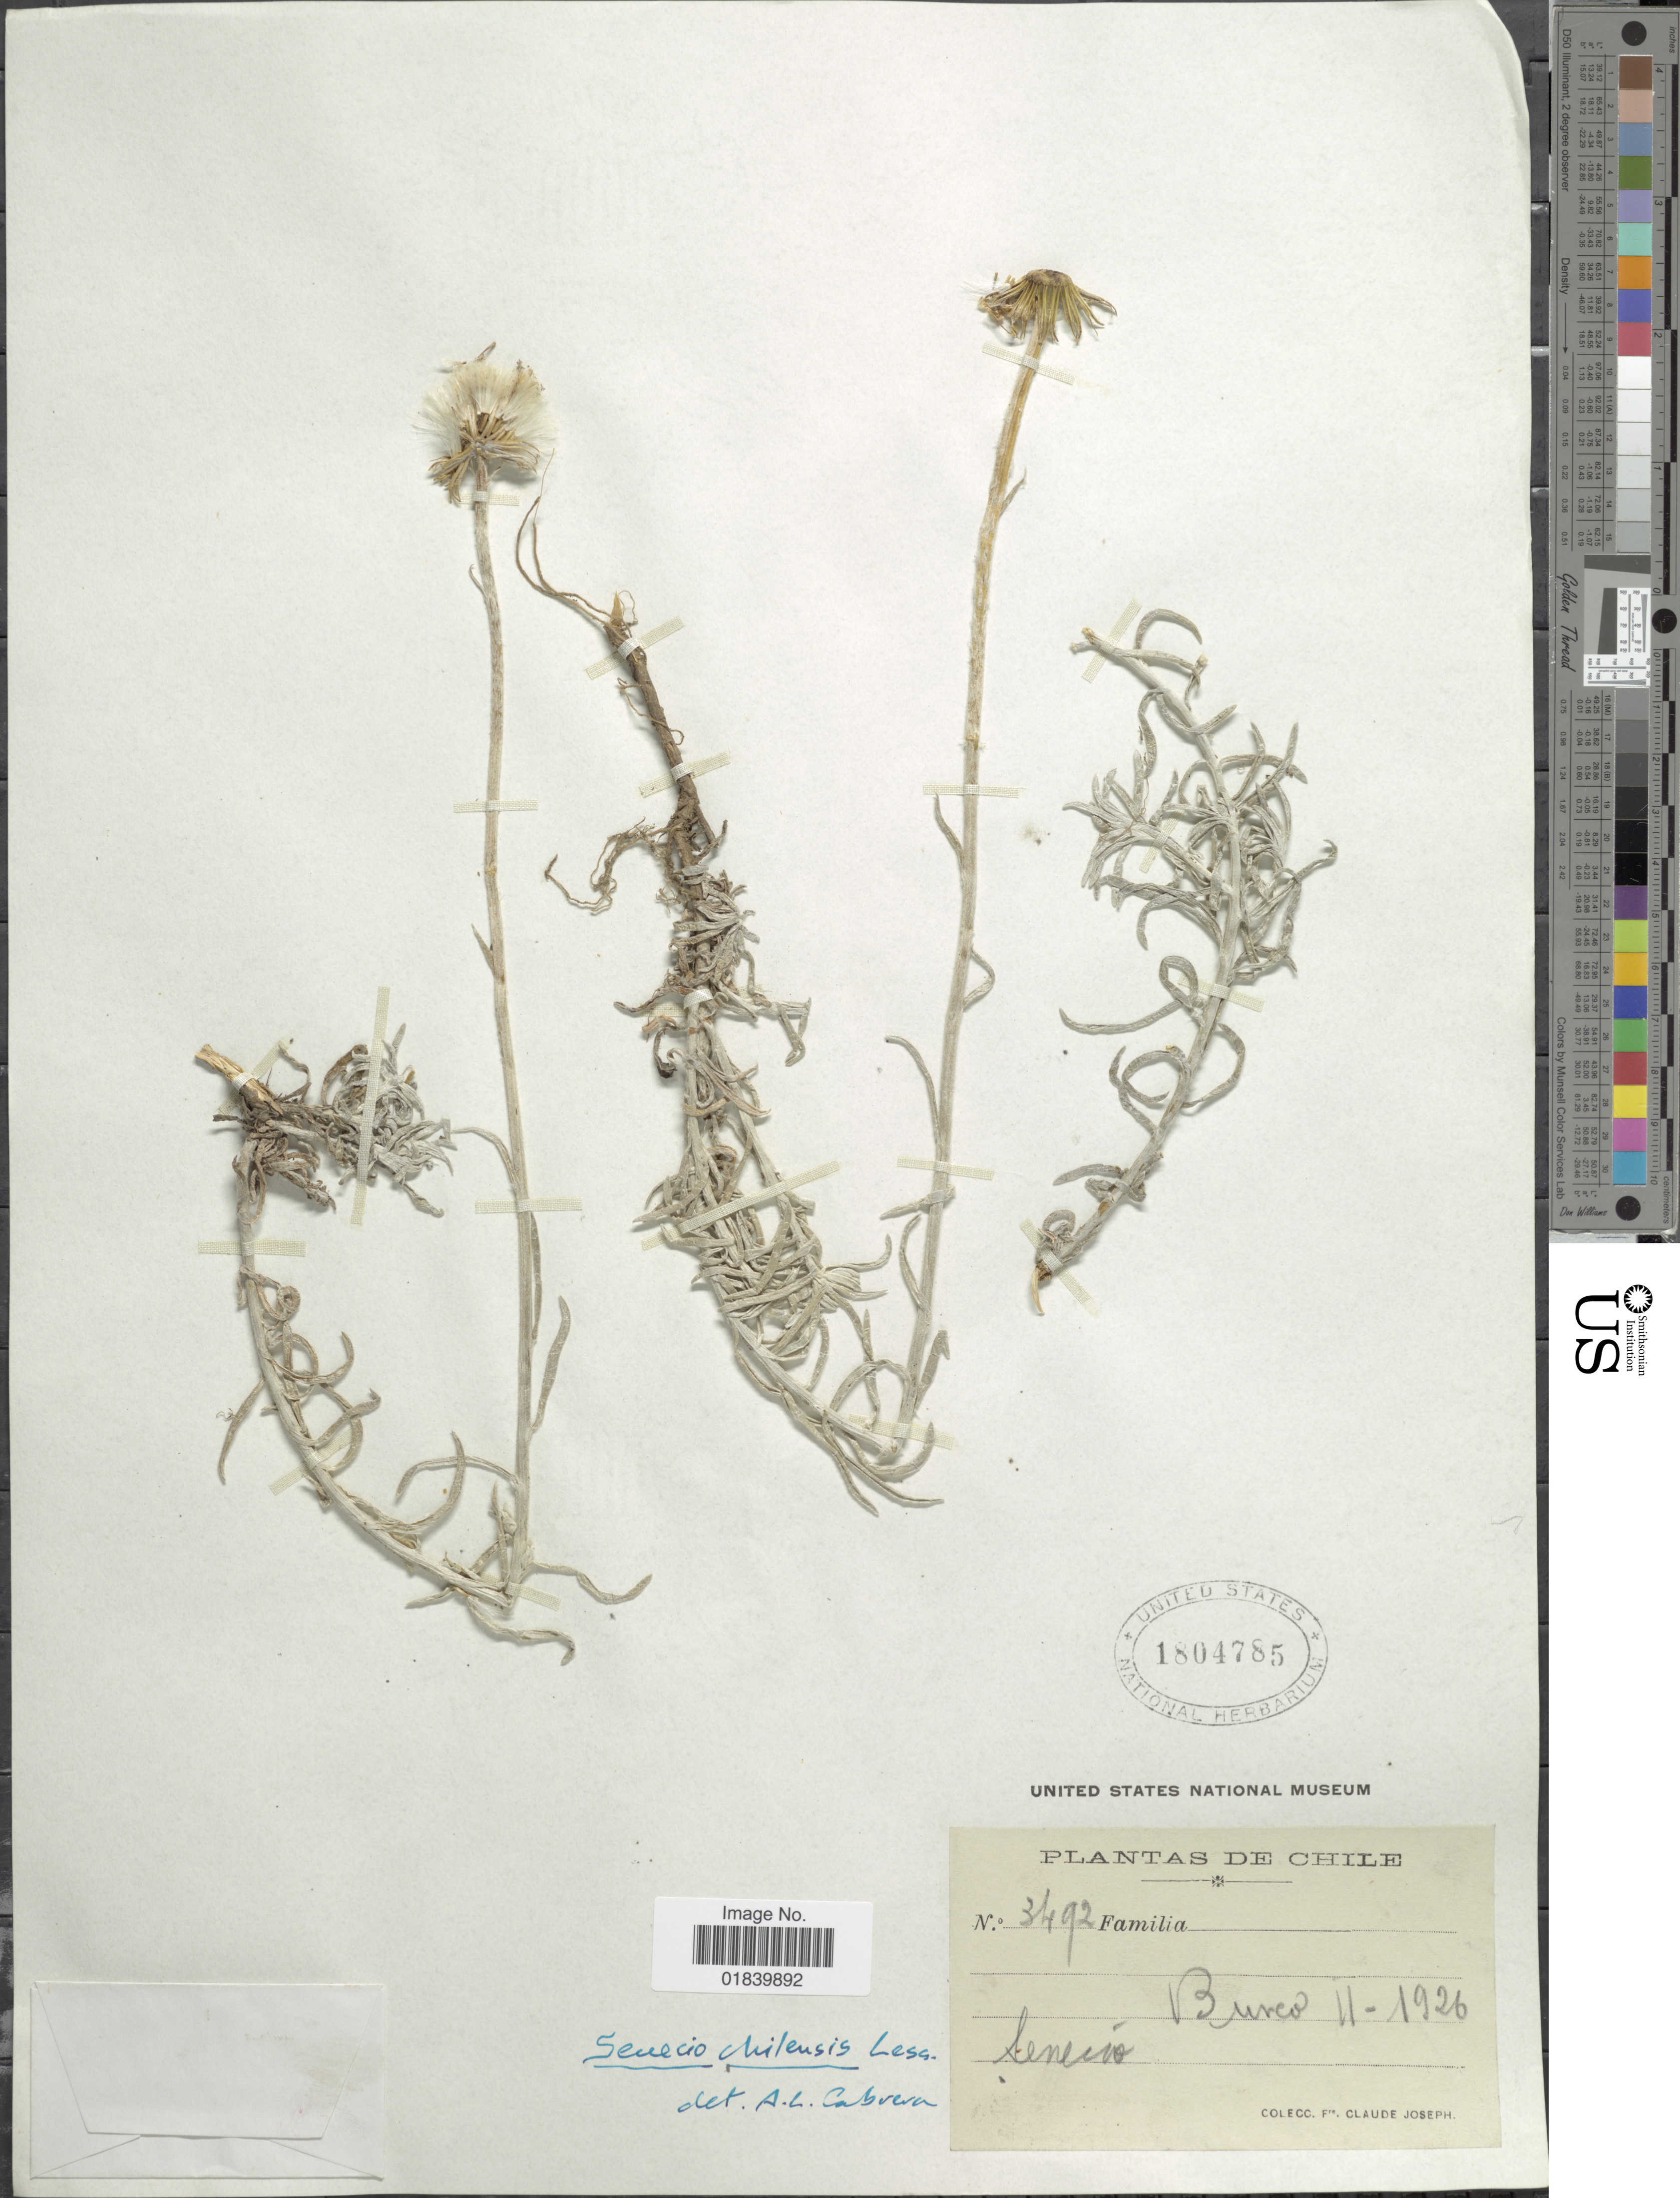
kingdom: Plantae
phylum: Tracheophyta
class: Magnoliopsida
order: Asterales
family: Asteraceae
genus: Senecio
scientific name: Senecio chilensis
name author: Less.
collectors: Bro. Claude-Joseph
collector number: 3492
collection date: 1926-11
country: Chile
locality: Chile. Burco, Senecio.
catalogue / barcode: US 1804785